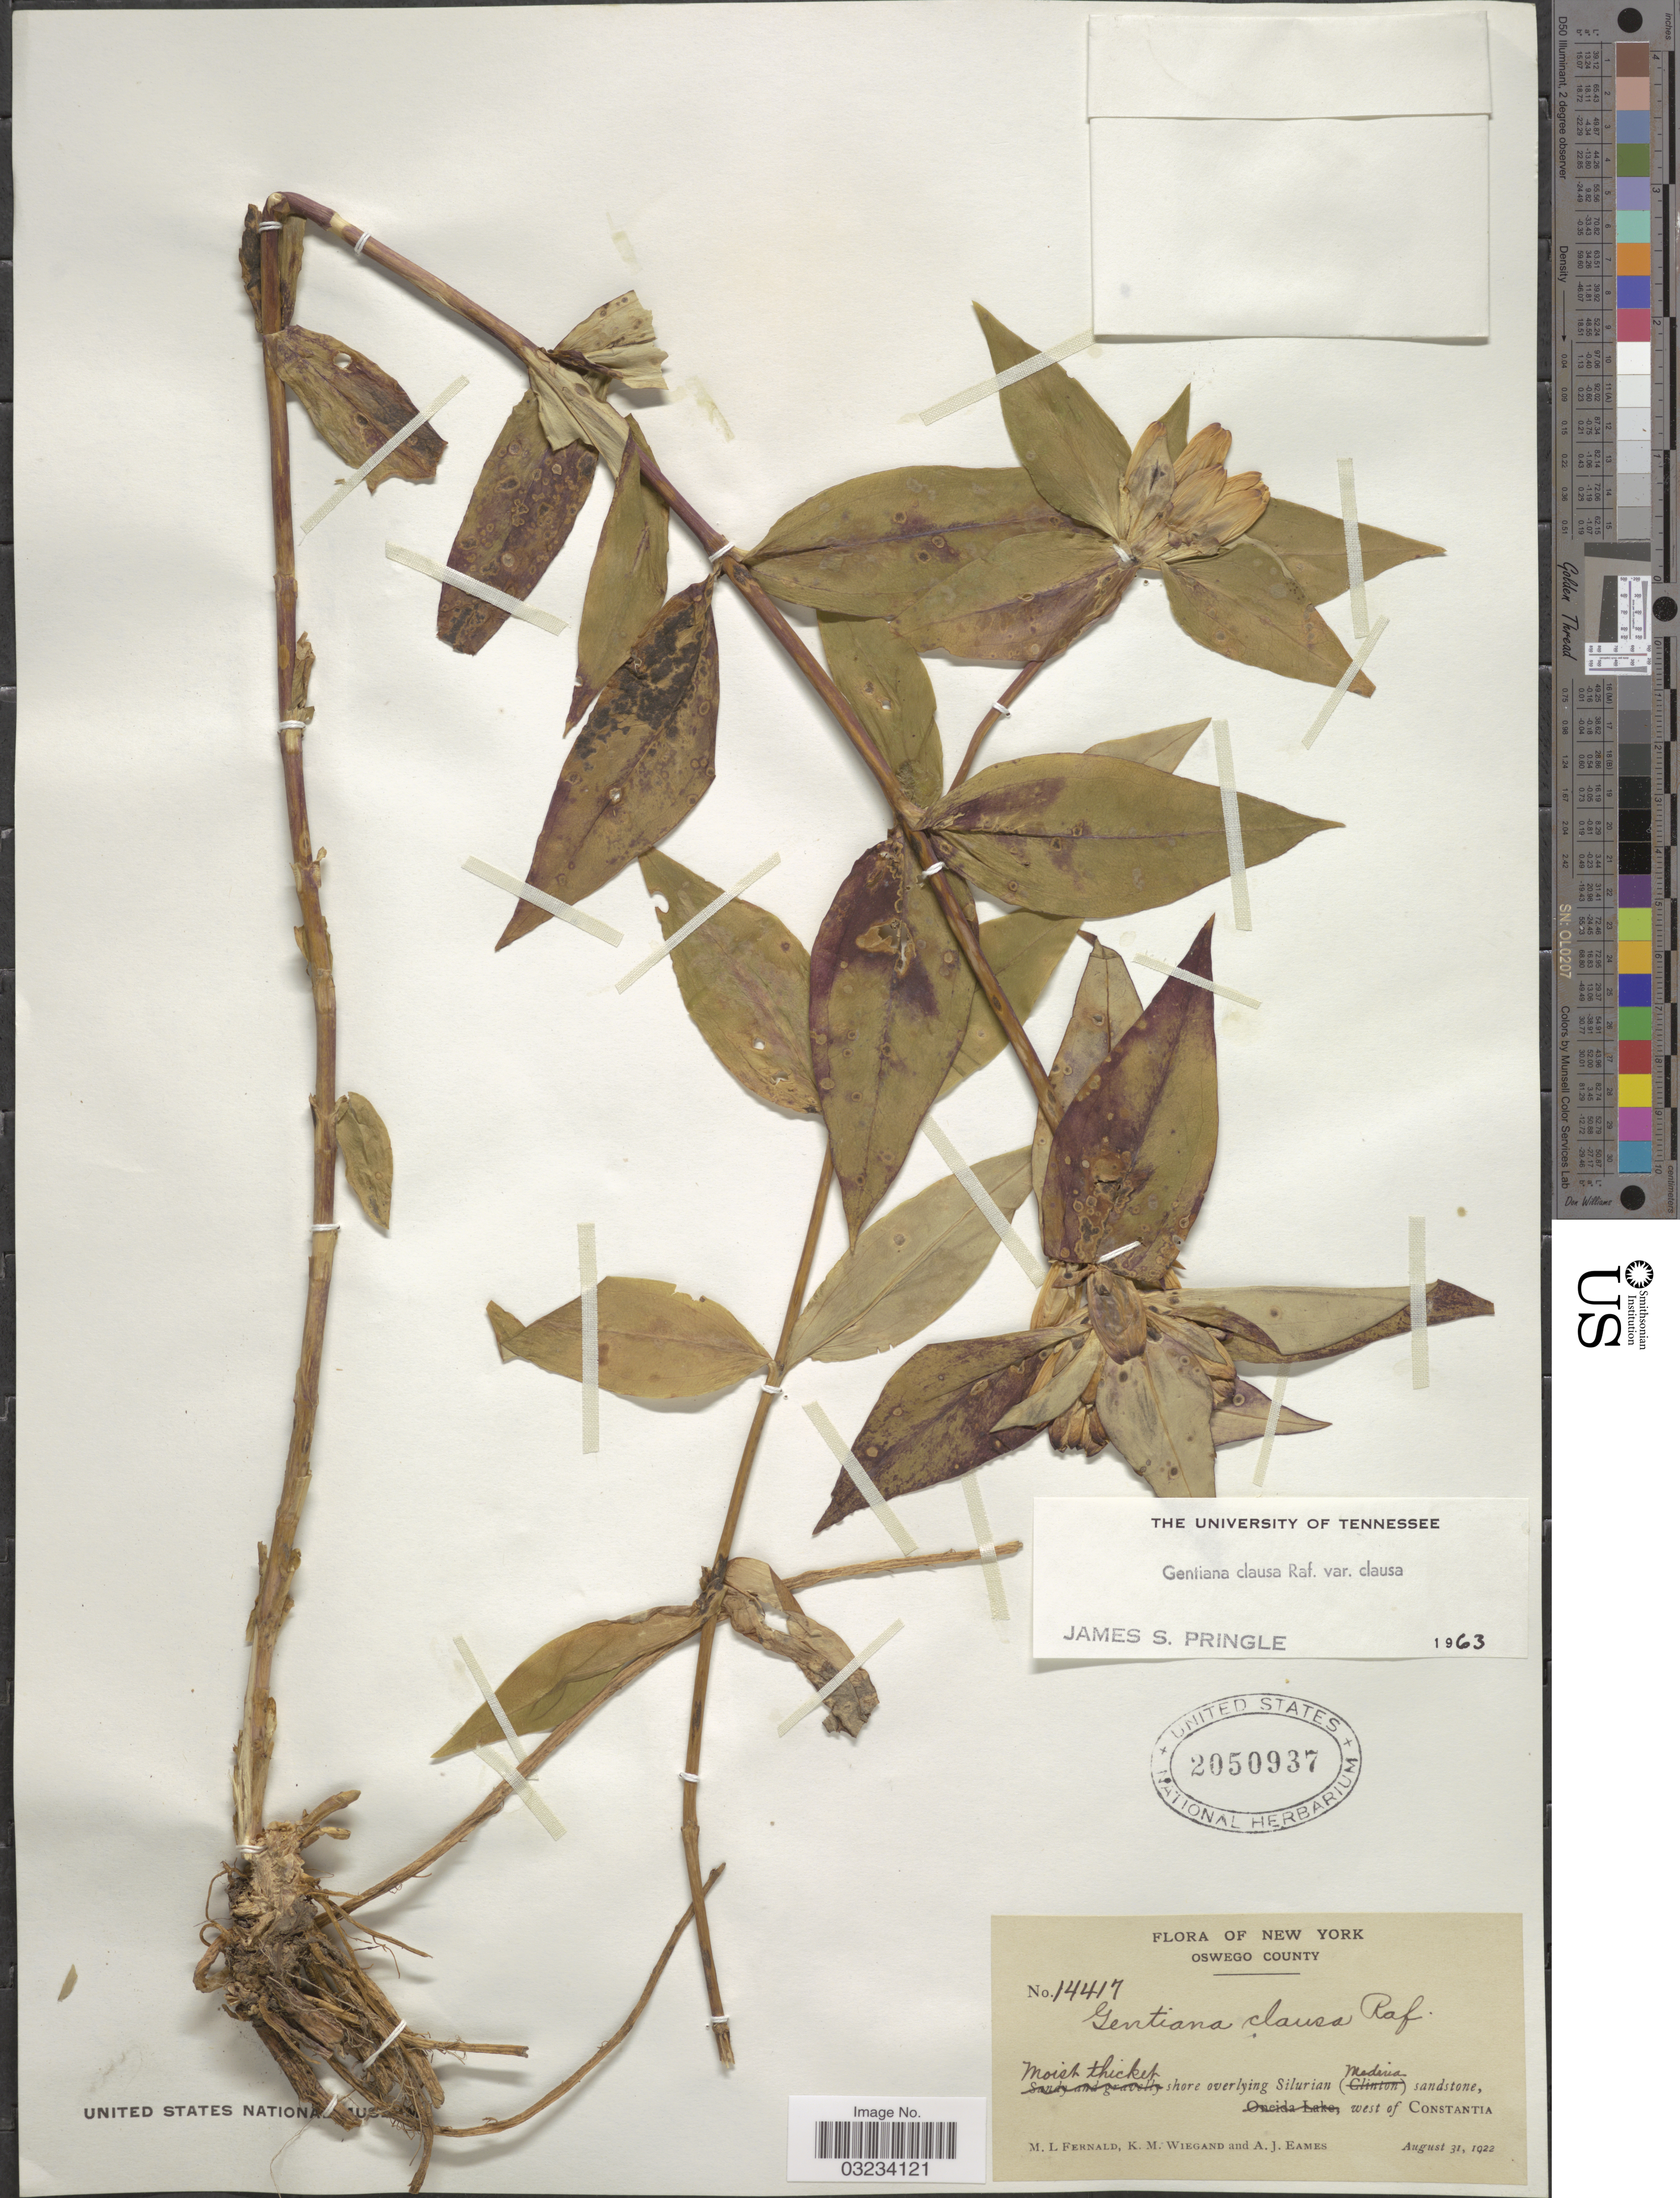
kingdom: Plantae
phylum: Tracheophyta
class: Magnoliopsida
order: Gentianales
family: Gentianaceae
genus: Gentiana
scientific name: Gentiana clausa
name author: Raf.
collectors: M. L. Fernald, K. M. Wiegand & A. J. Eames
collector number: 14417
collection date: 1922-08-31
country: United States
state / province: New York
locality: Oswego County, Moist thicket shore overlying Silurian (Maderia) sandstone, west of Constantia.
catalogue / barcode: US 2050937